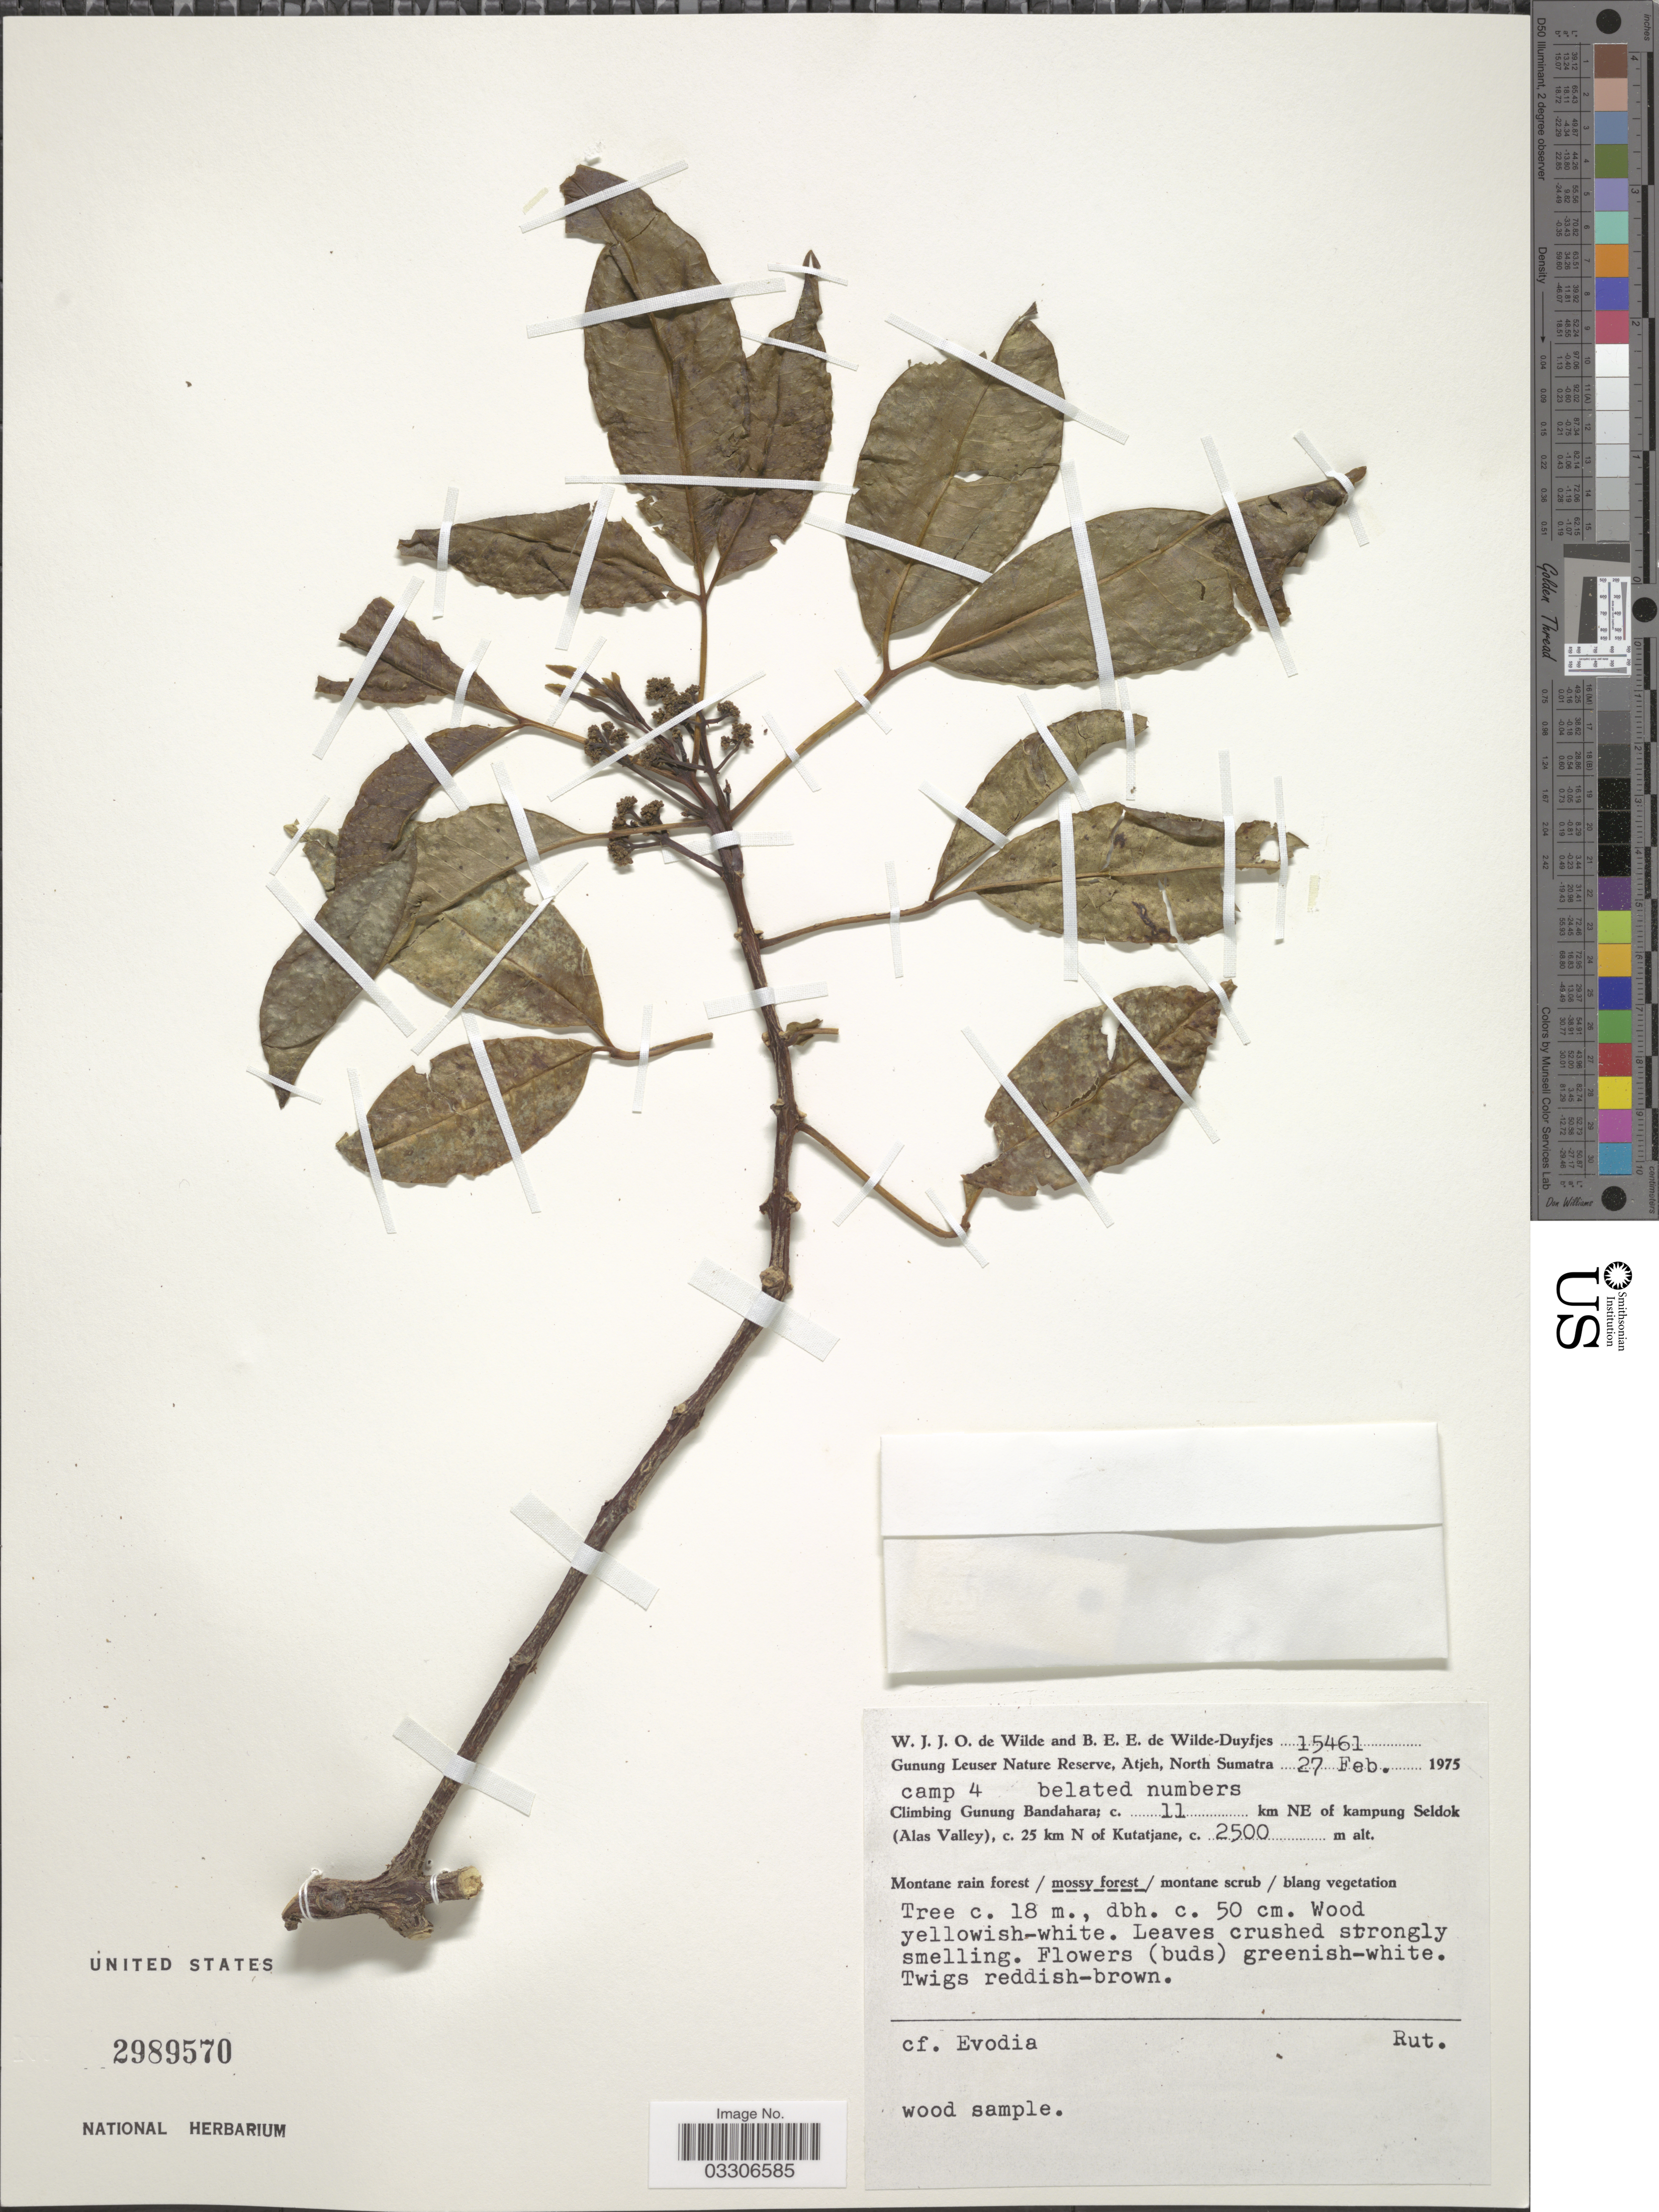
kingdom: Plantae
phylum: Tracheophyta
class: Magnoliopsida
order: Sapindales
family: Rutaceae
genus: Melicope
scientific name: Melicope sp.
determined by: Strong, Mark T., (BOT), Smithsonian Institution - National Museum of Natural History (UNITED STATES)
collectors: W. J. de Wilde & B. E. de Wilde-Duyfjes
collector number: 15461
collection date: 1975-02-27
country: Indonesia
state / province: Sumatra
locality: Gunung Leuser Nature Reserve, Atjeh, North Sumatra, camp 4. Climbing Gunung Bandahara; c. 11 km NE of kampung Seldok (Alas Valley), c. 25 km N of Kutatjane.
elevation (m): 2500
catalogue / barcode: US 2989570